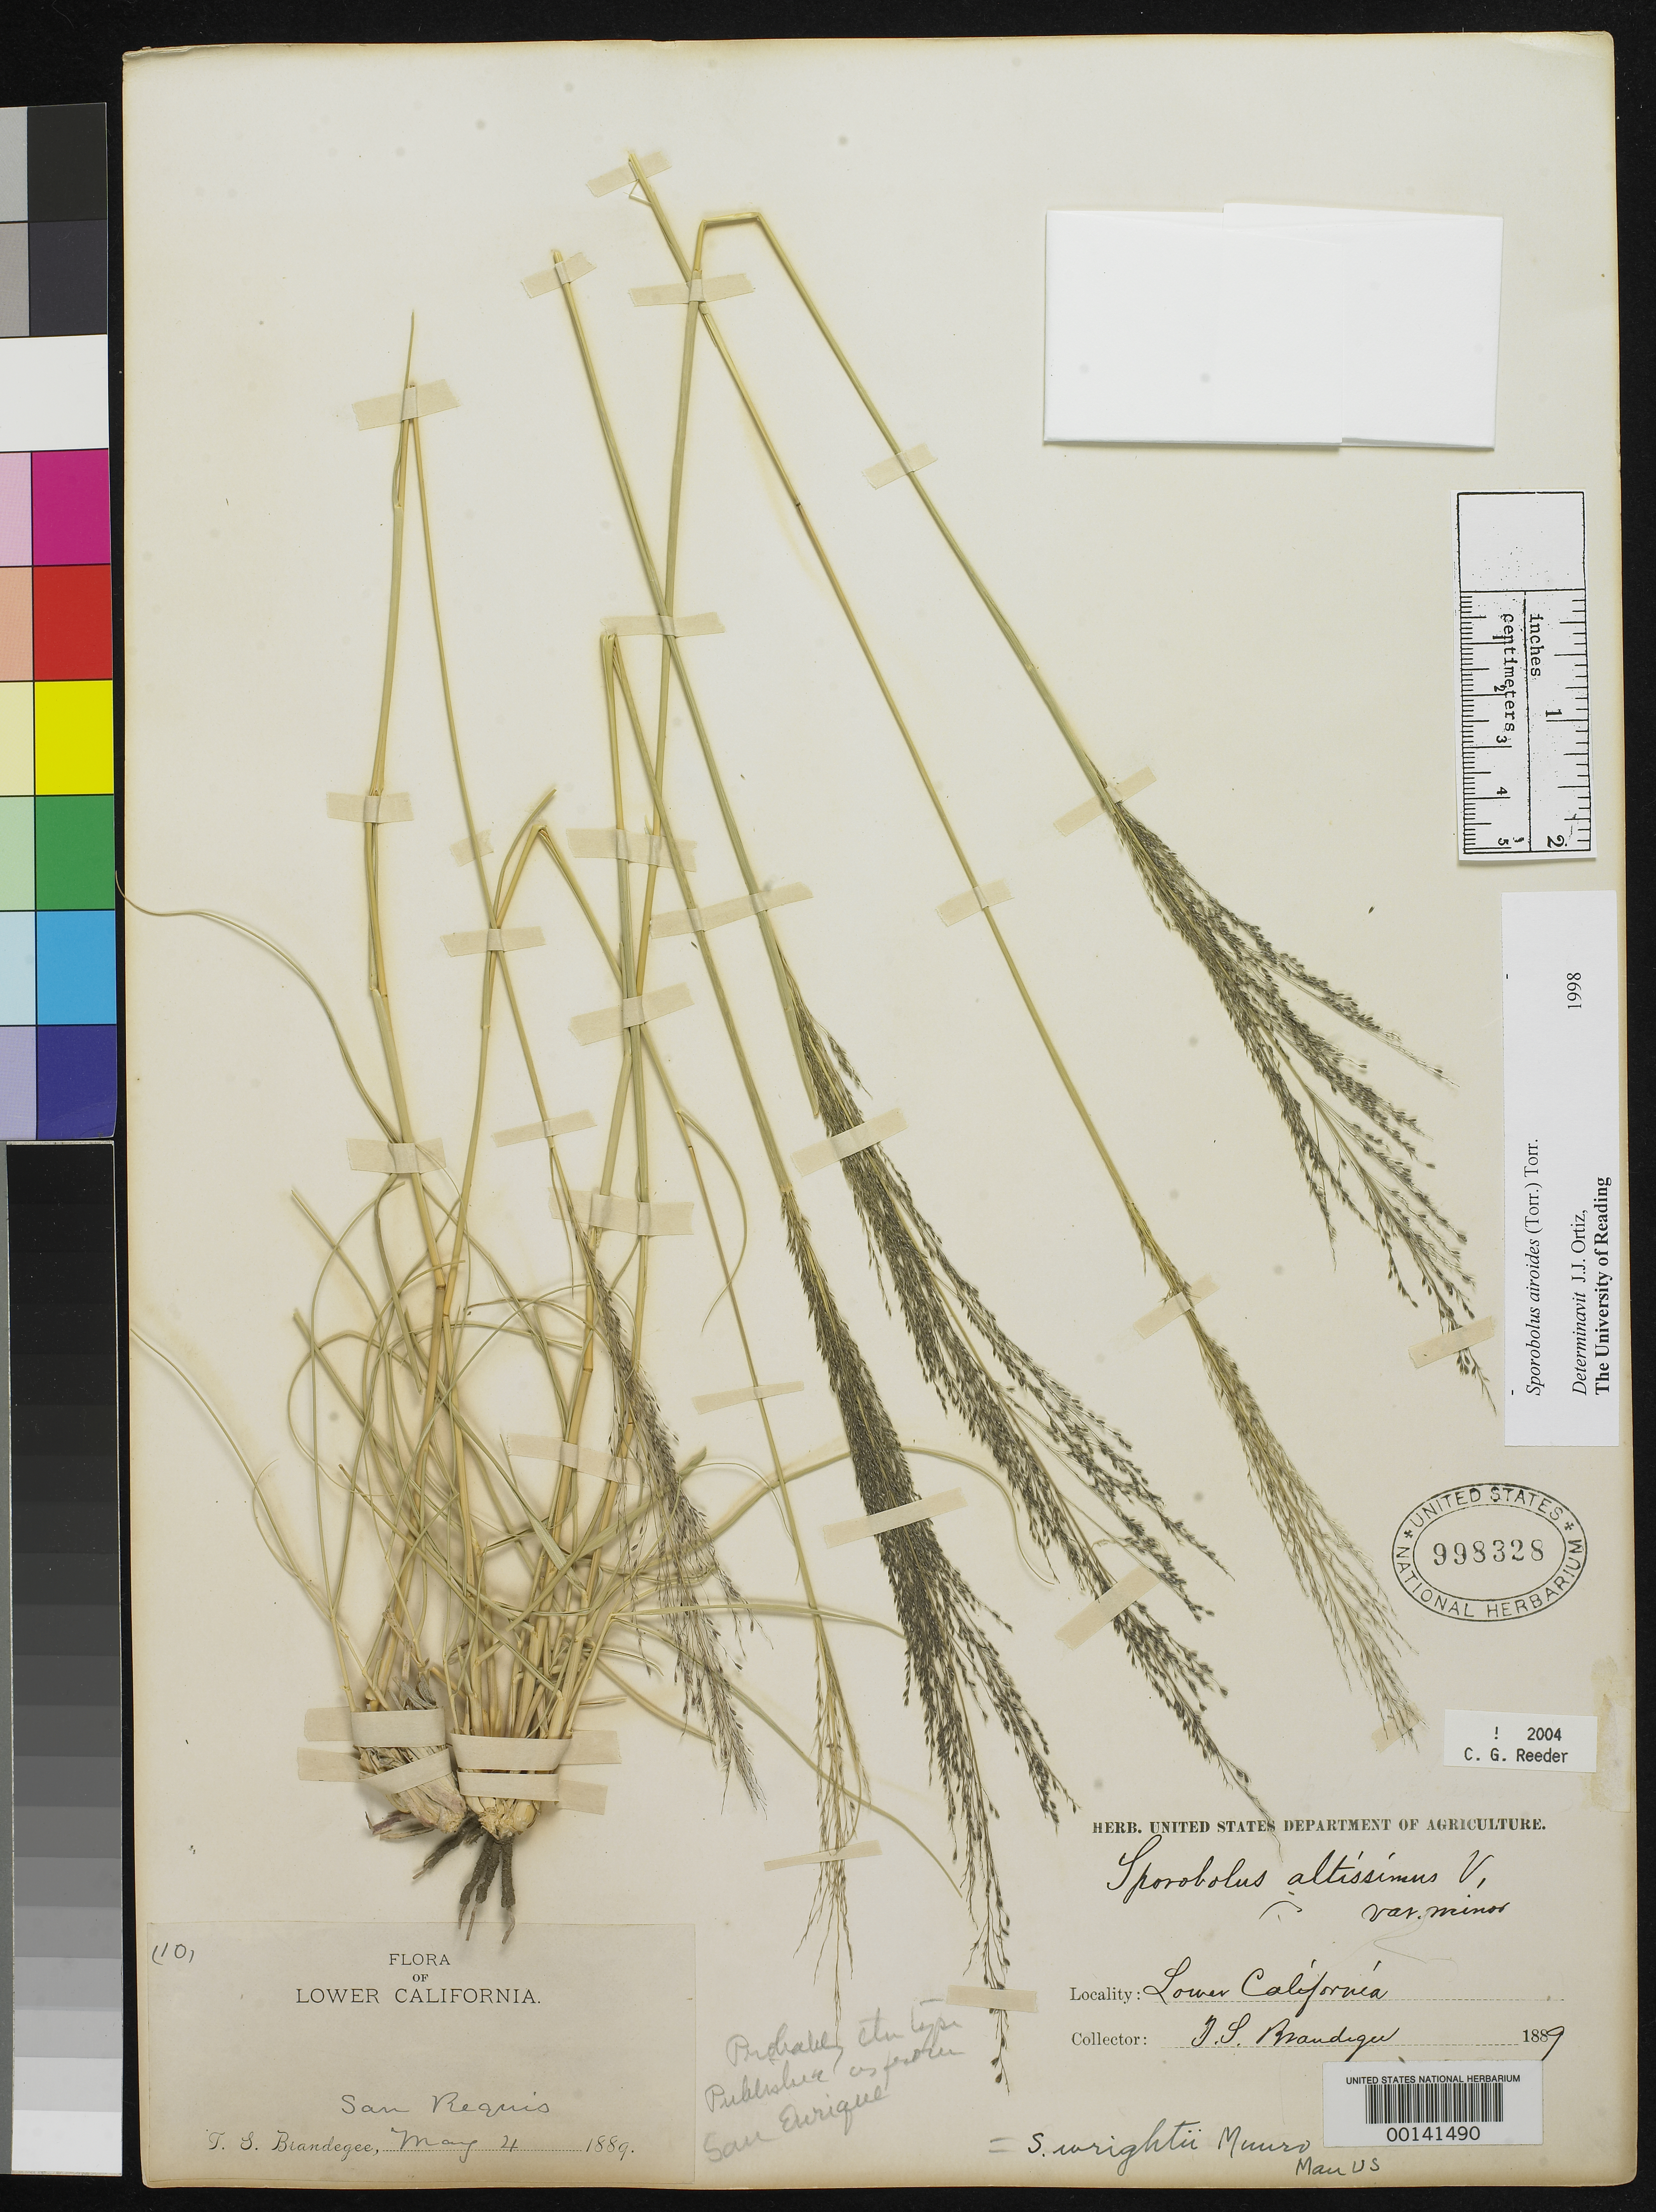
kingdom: Plantae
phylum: Tracheophyta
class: Liliopsida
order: Poales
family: Poaceae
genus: Sporobolus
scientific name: Sporobolus altissimus var. minor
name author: Vasey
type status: Isotype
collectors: T. S. Brandegee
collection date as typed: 04 May 1889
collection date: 1889-05-04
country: Mexico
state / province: Baja California Norte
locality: San Regius.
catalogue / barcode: US 998328